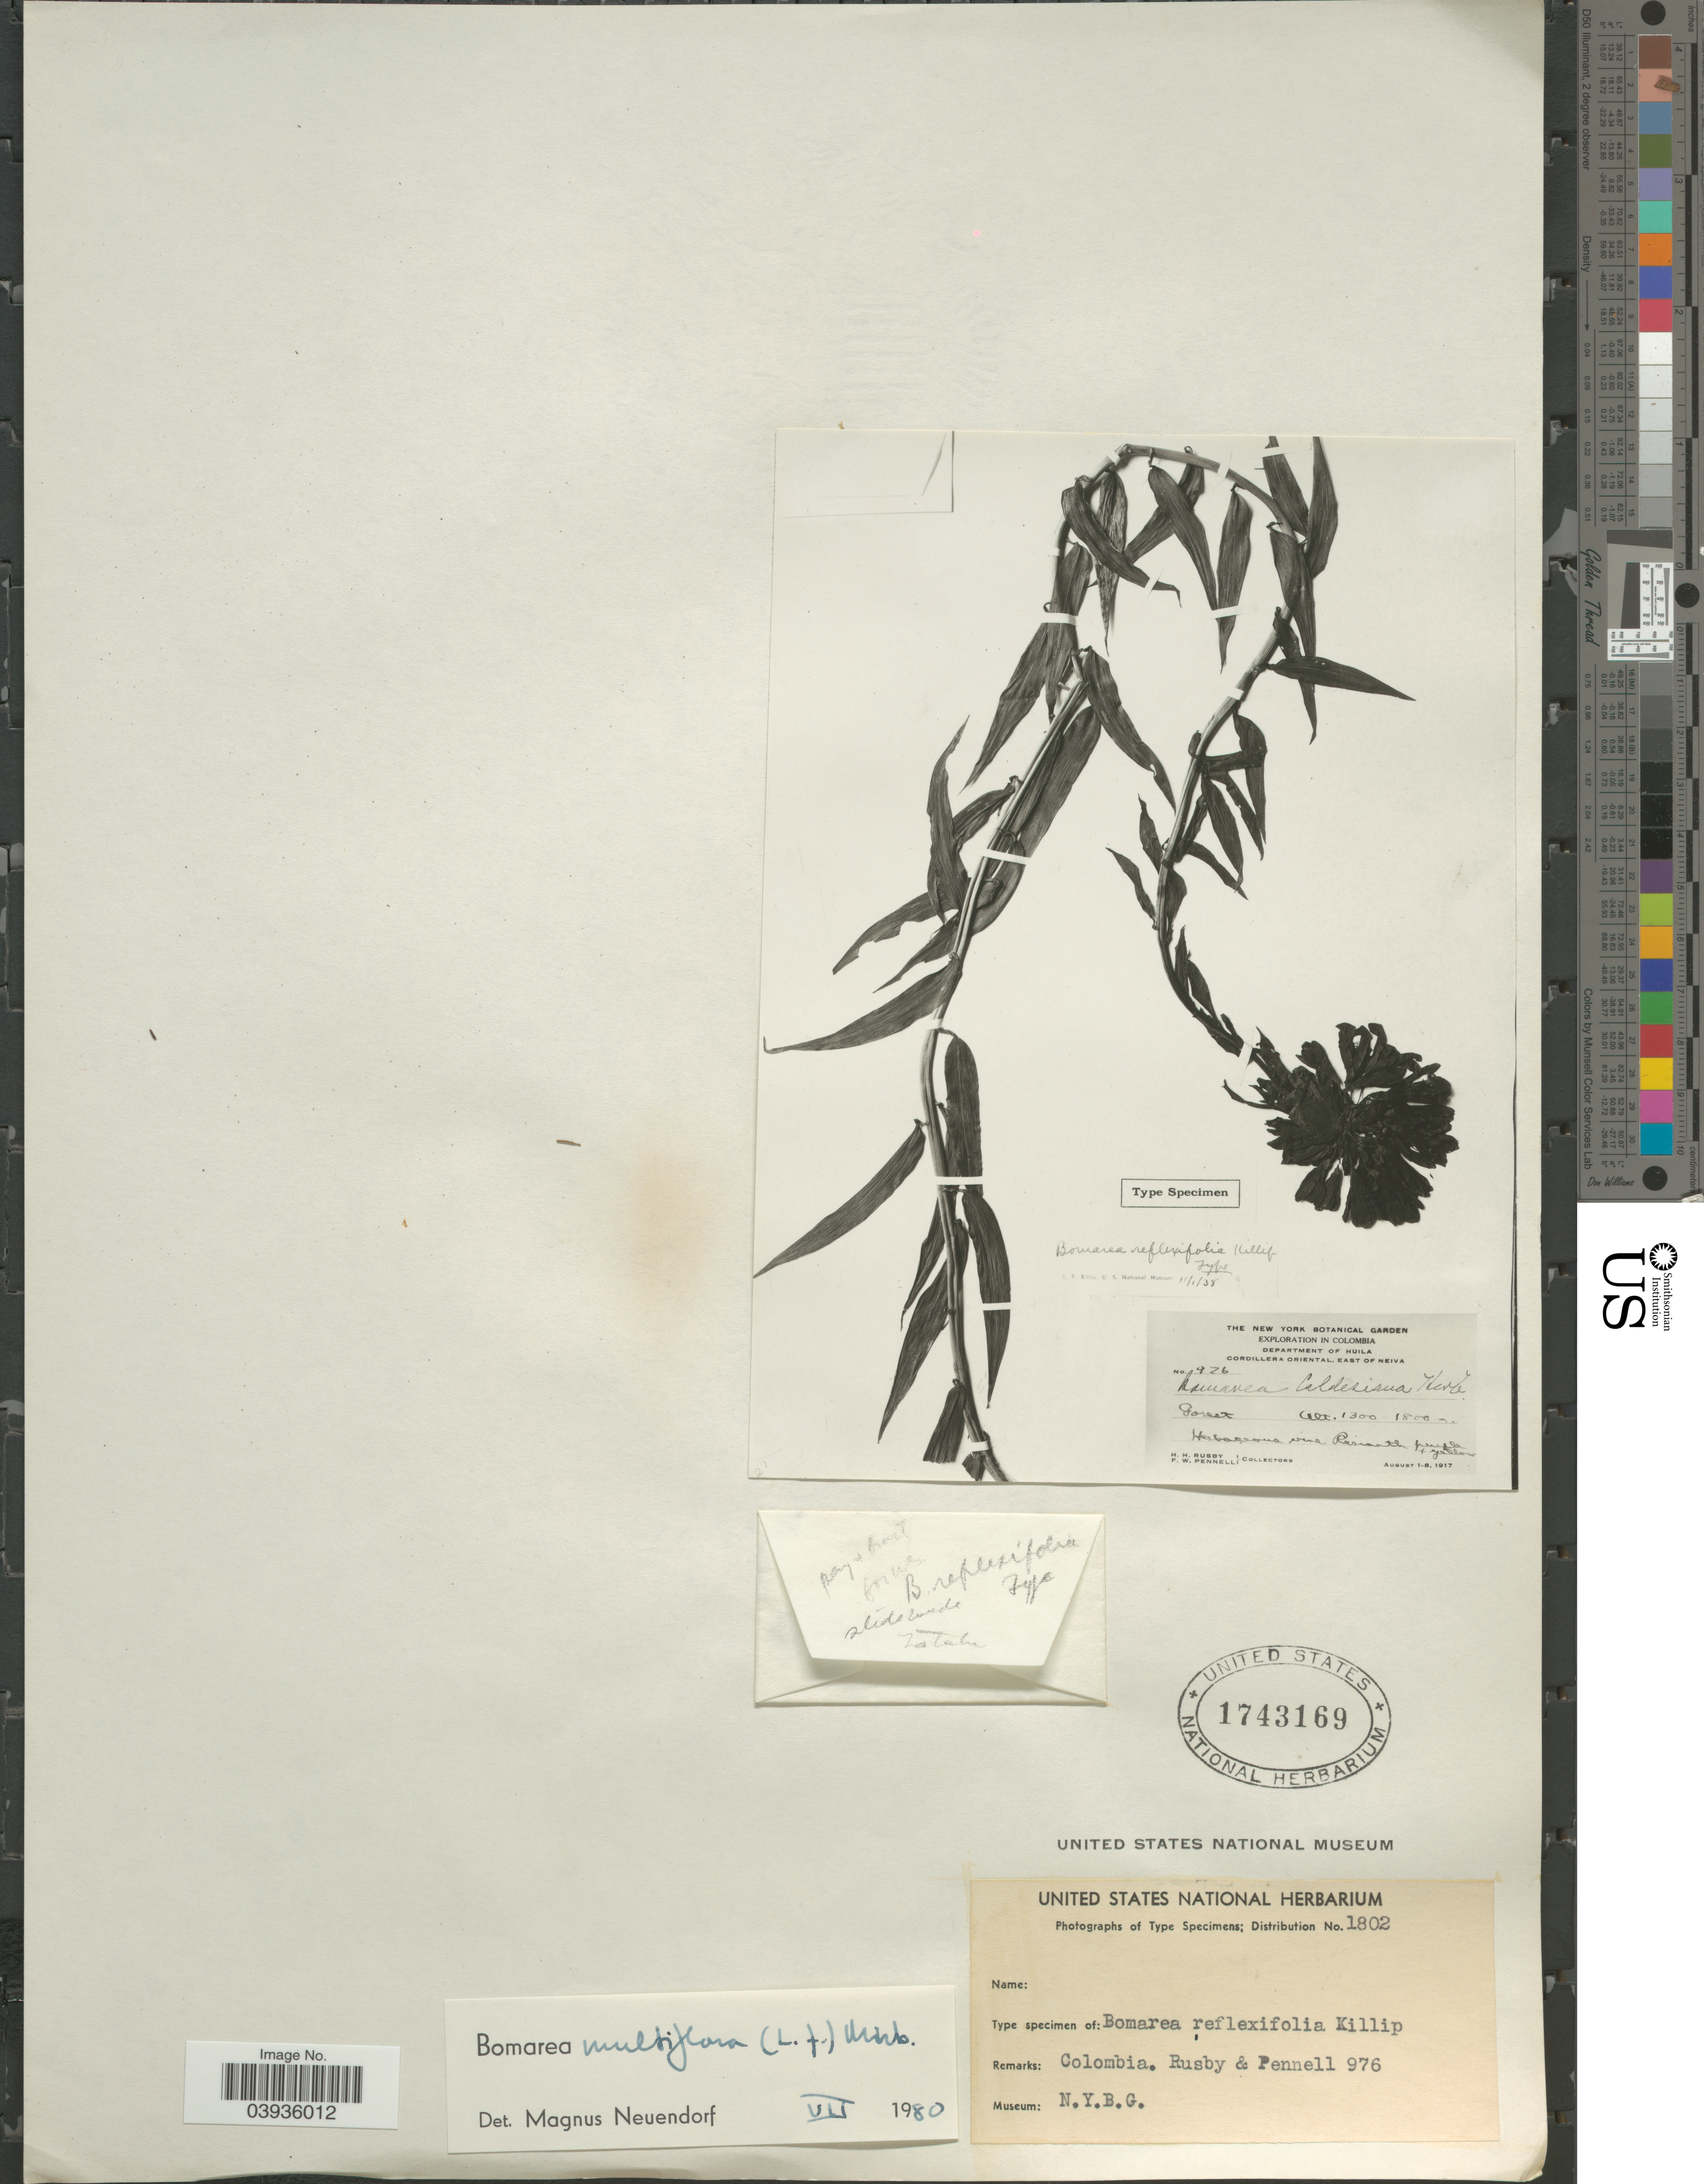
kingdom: Plantae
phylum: Tracheophyta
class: Liliopsida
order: Liliales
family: Alstroemeriaceae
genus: Bomarea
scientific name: Bomarea multiflora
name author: (L. f.) Mirb.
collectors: H. H. Rusby & F. W. Pennell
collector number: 976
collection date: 1917-08-01/1917-08-08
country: Colombia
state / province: Huila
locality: Department of Huila. Cordillera Oriental, East of Neiva.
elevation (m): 1300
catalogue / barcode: US 1743169